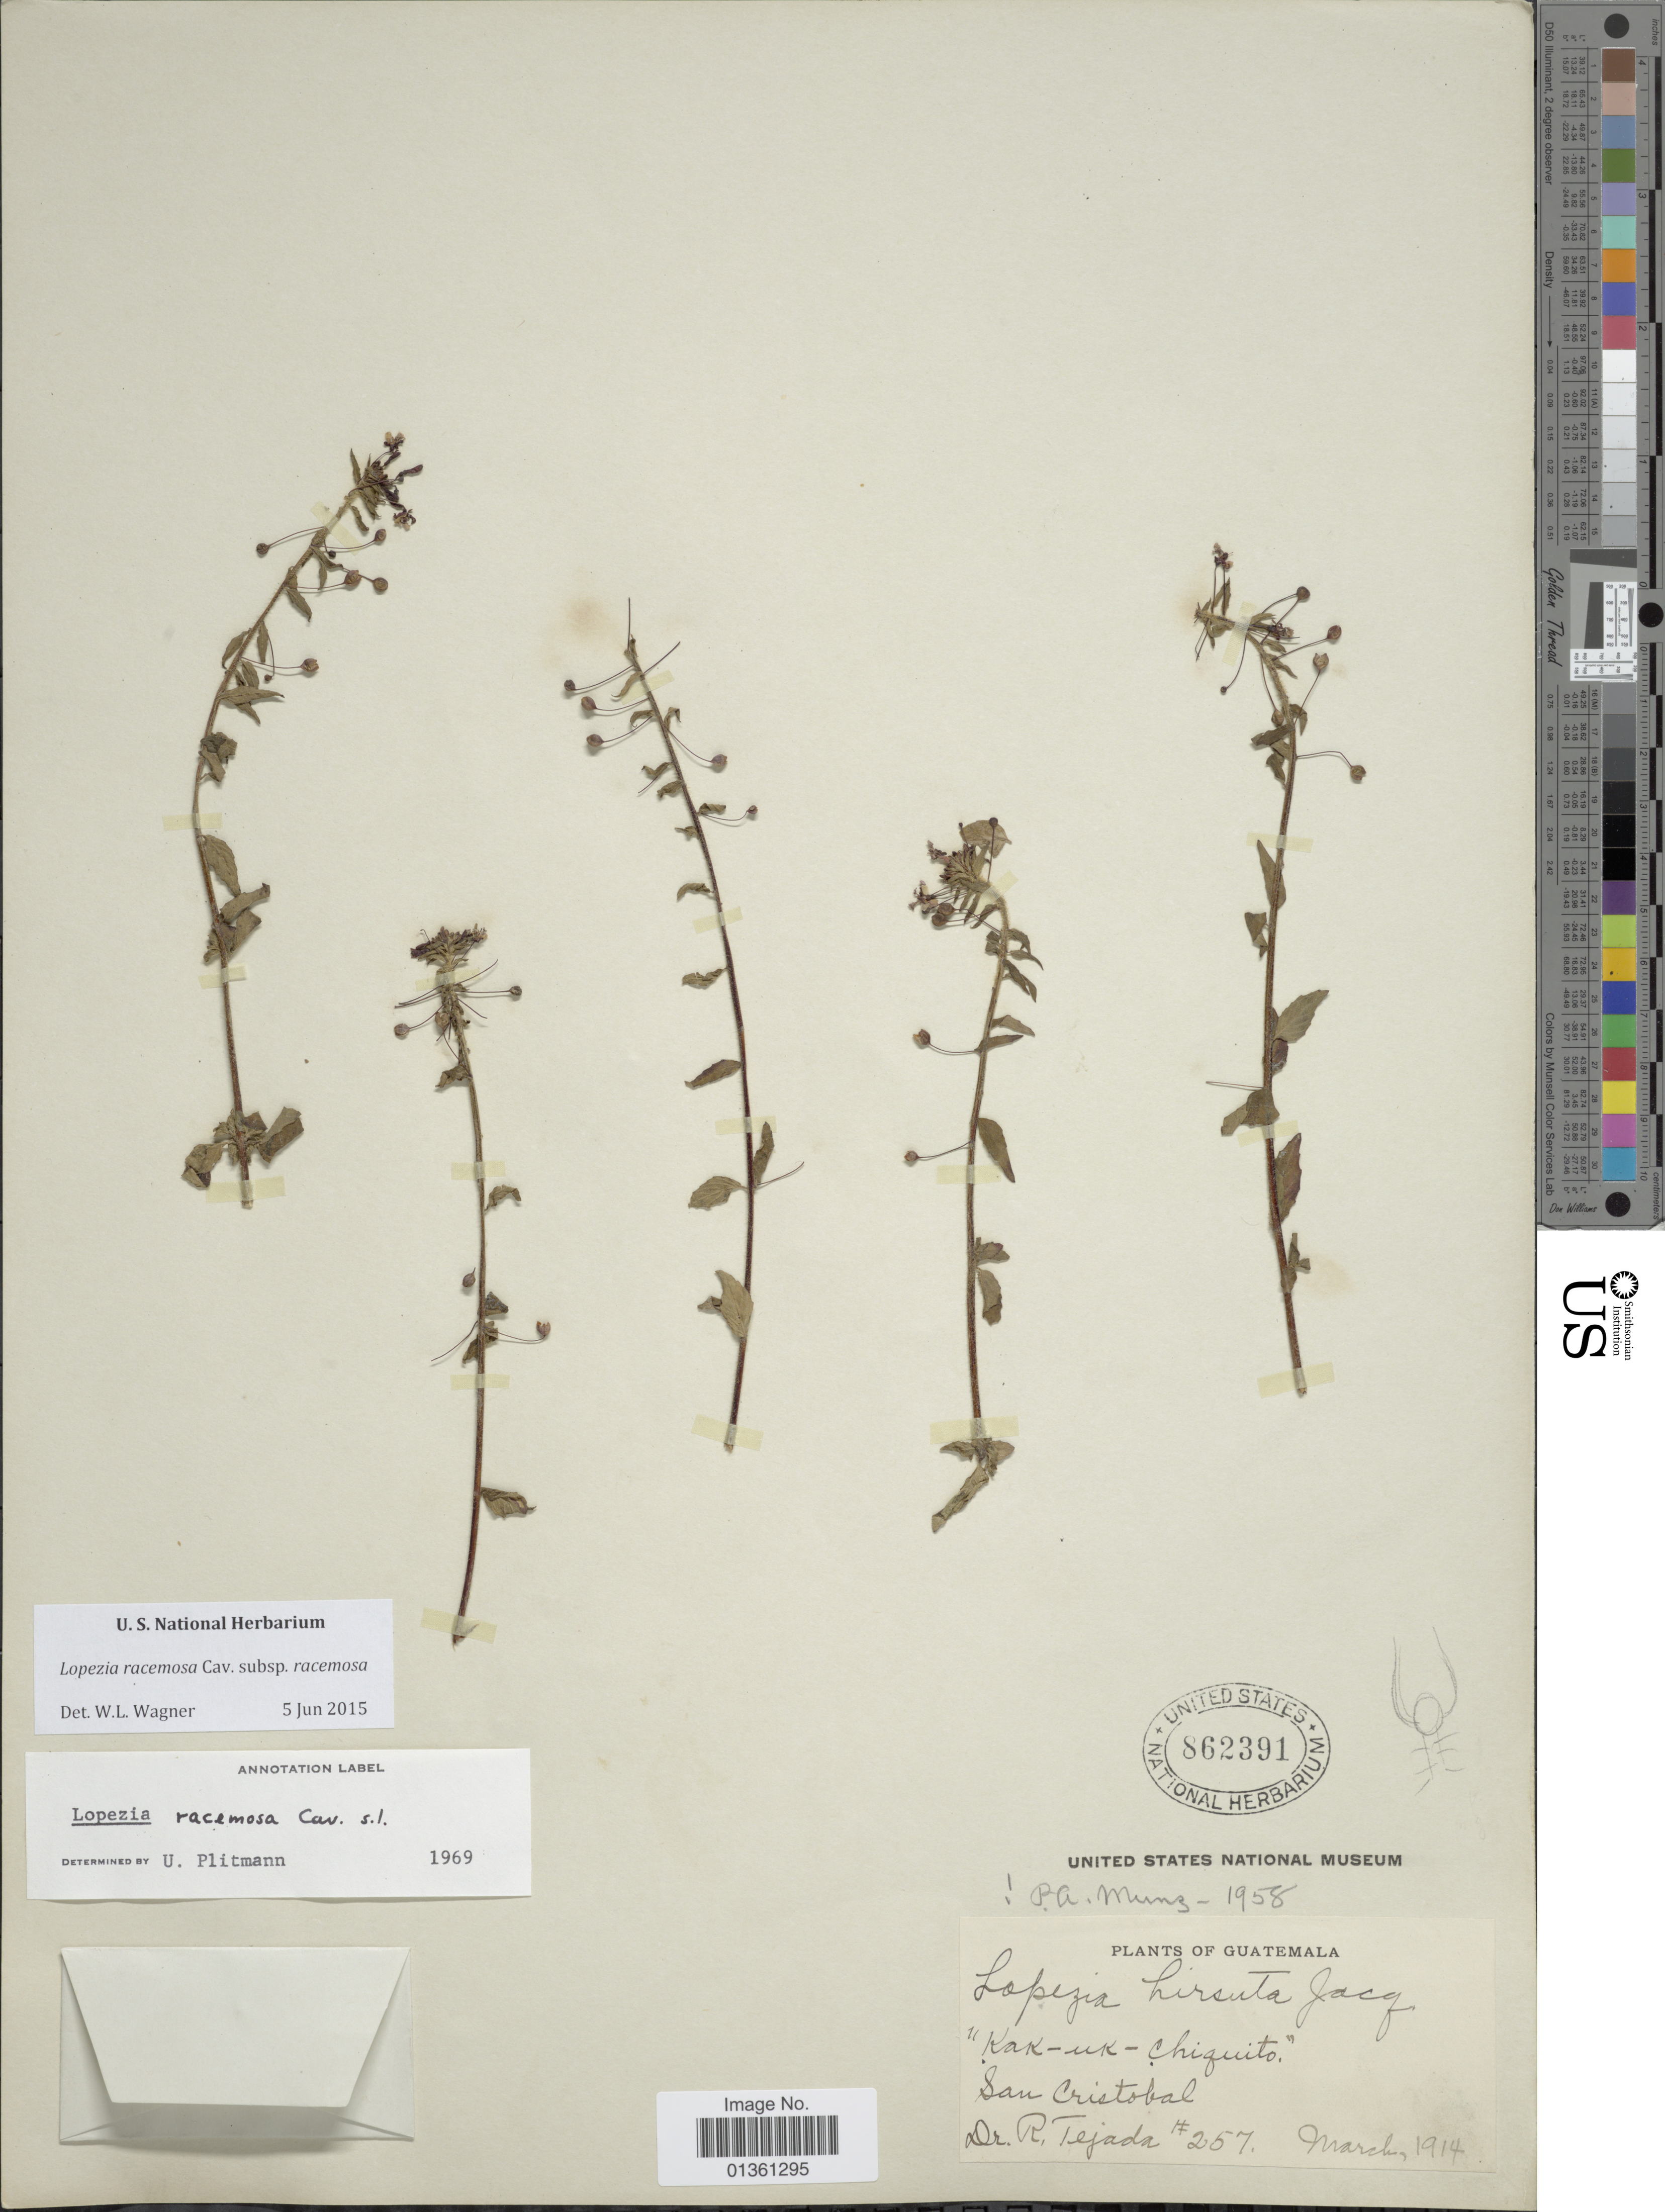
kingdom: Plantae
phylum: Tracheophyta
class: Magnoliopsida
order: Myrtales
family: Onagraceae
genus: Lopezia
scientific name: Lopezia racemosa subsp. racemosa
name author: Cav.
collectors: R. Tejada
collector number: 257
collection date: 1914-03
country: Guatemala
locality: Kak-Uk-Chiquito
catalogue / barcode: US 862391